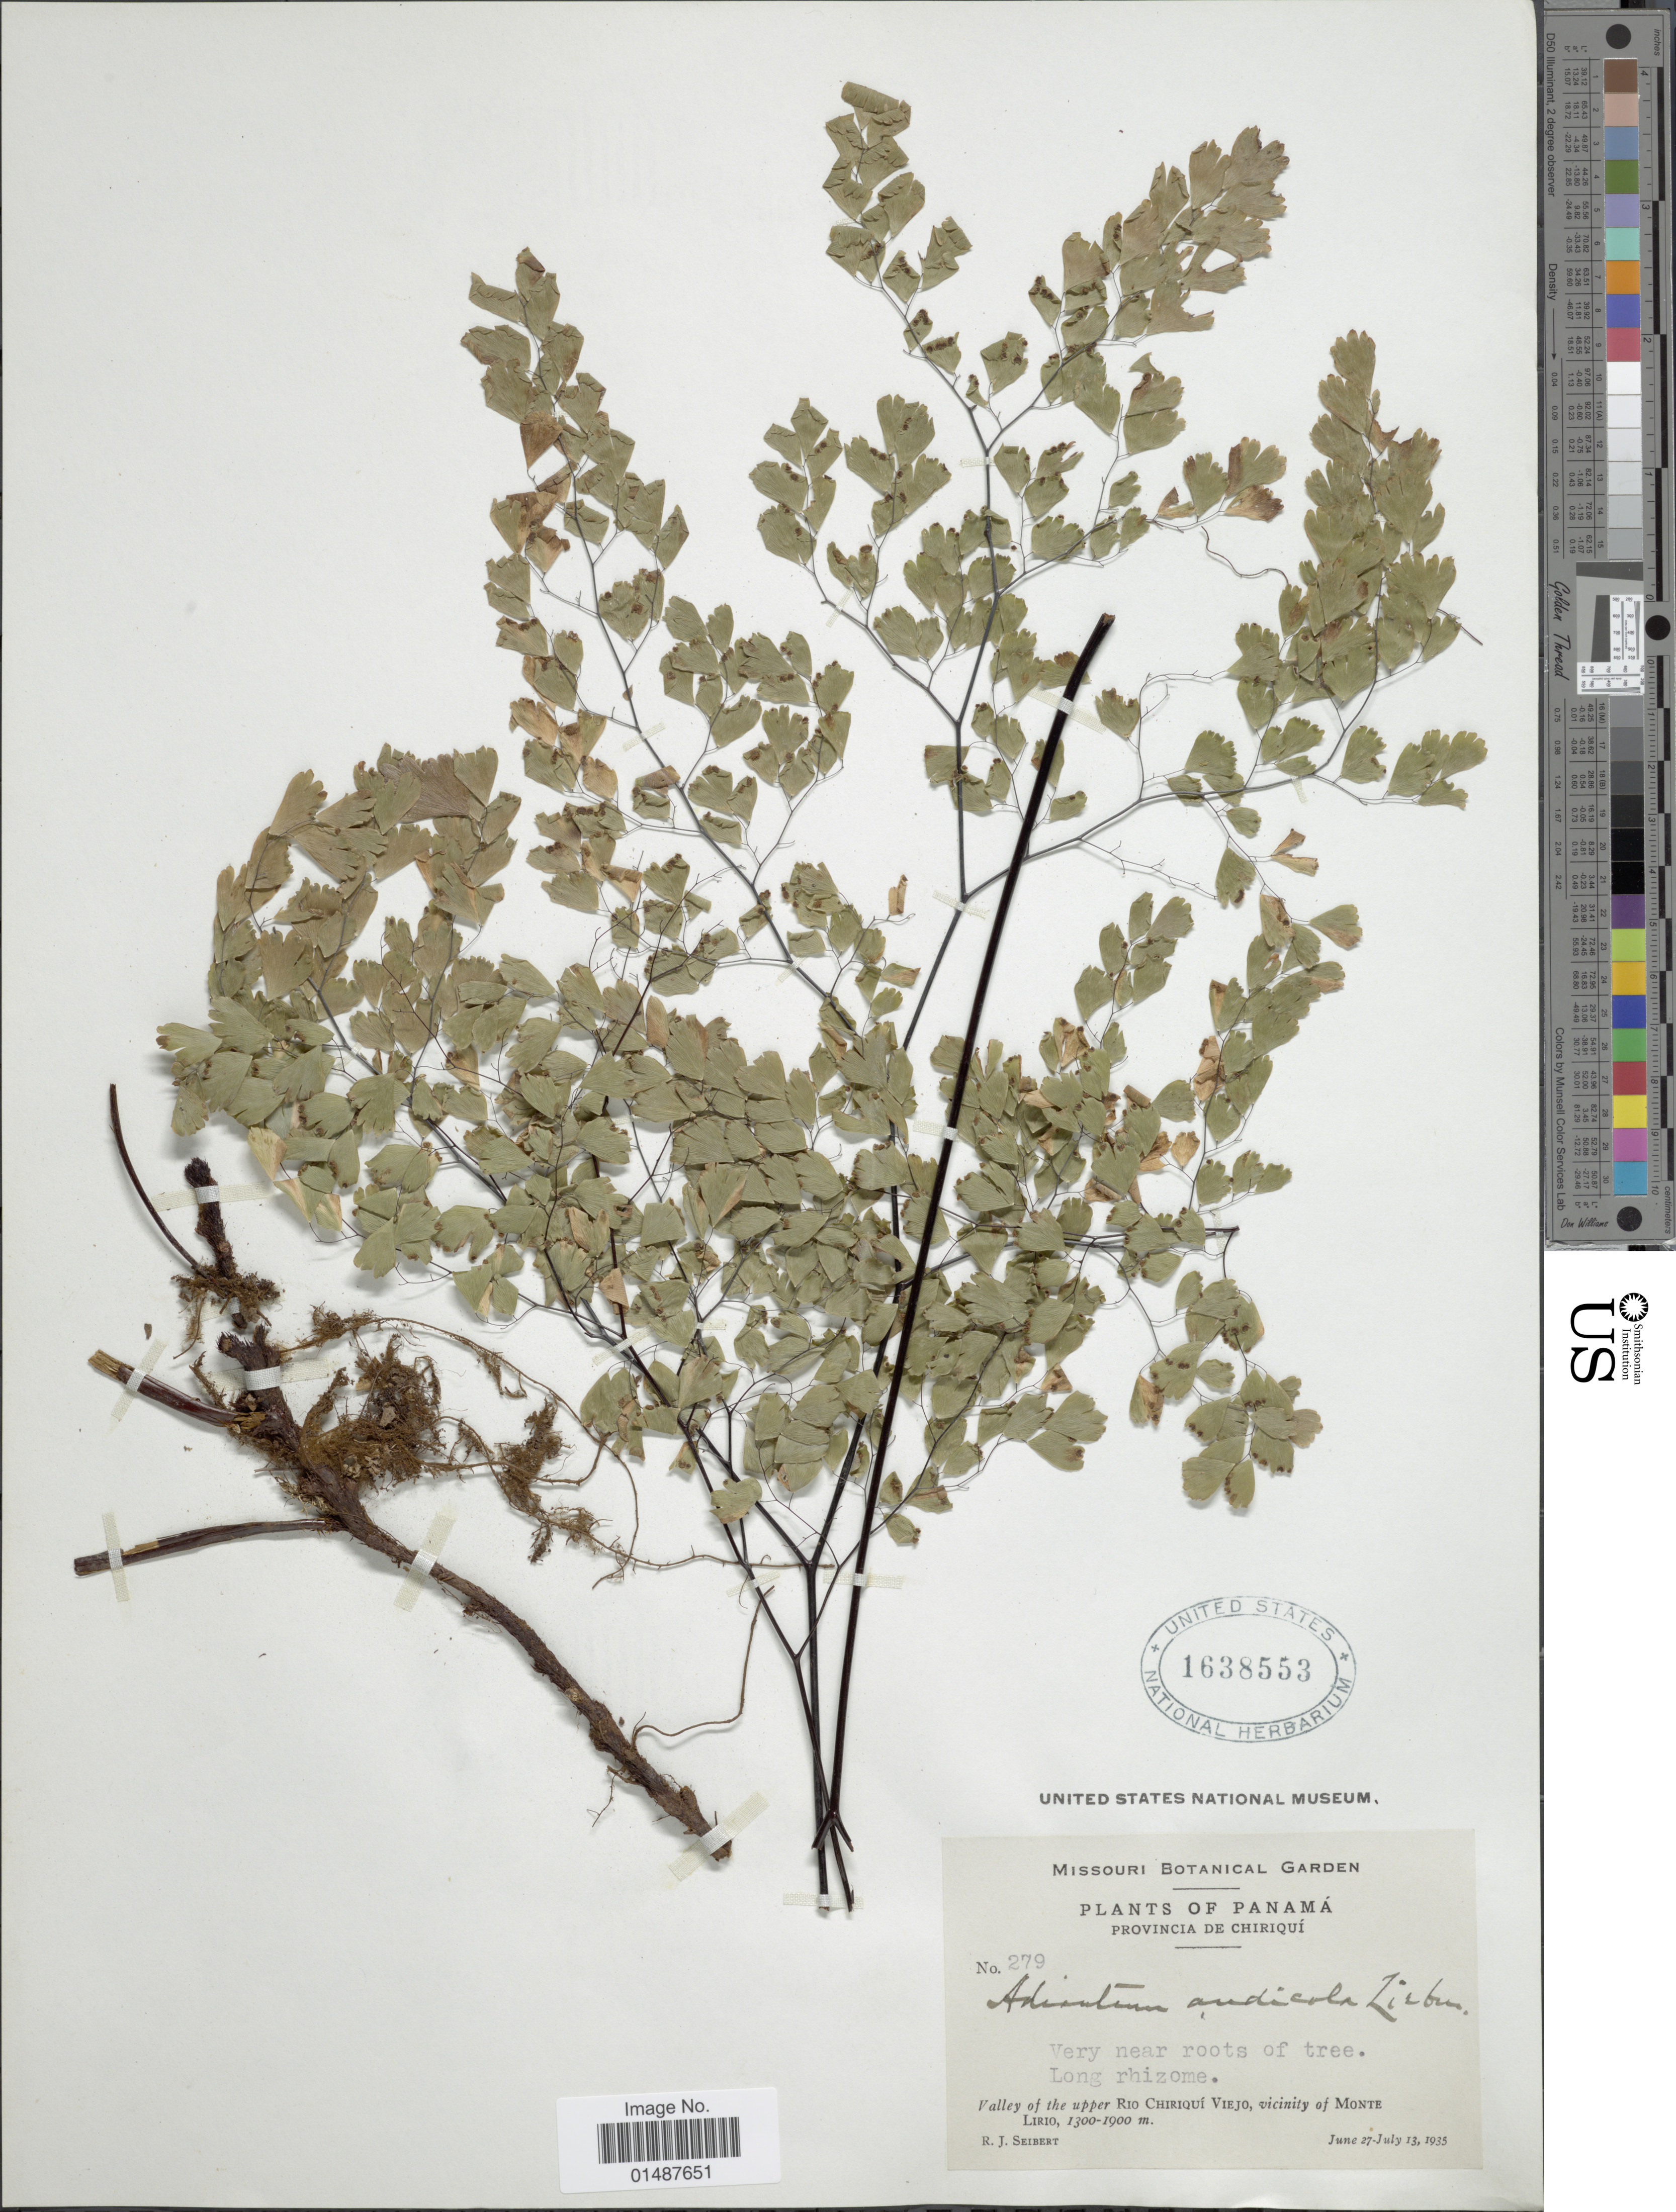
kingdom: Plantae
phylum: Tracheophyta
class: Polypodiopsida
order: Polypodiales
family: Pteridaceae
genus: Adiantum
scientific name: Adiantum andicola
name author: Liebm.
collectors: R. J. Seibert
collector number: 279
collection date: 1935-06-27/1935-07-13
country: Panama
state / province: Chiriqui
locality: Valley of the upper Rio Chiriqui Viejo, vicinity of Monte Lirio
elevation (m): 1300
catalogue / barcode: US 1638553